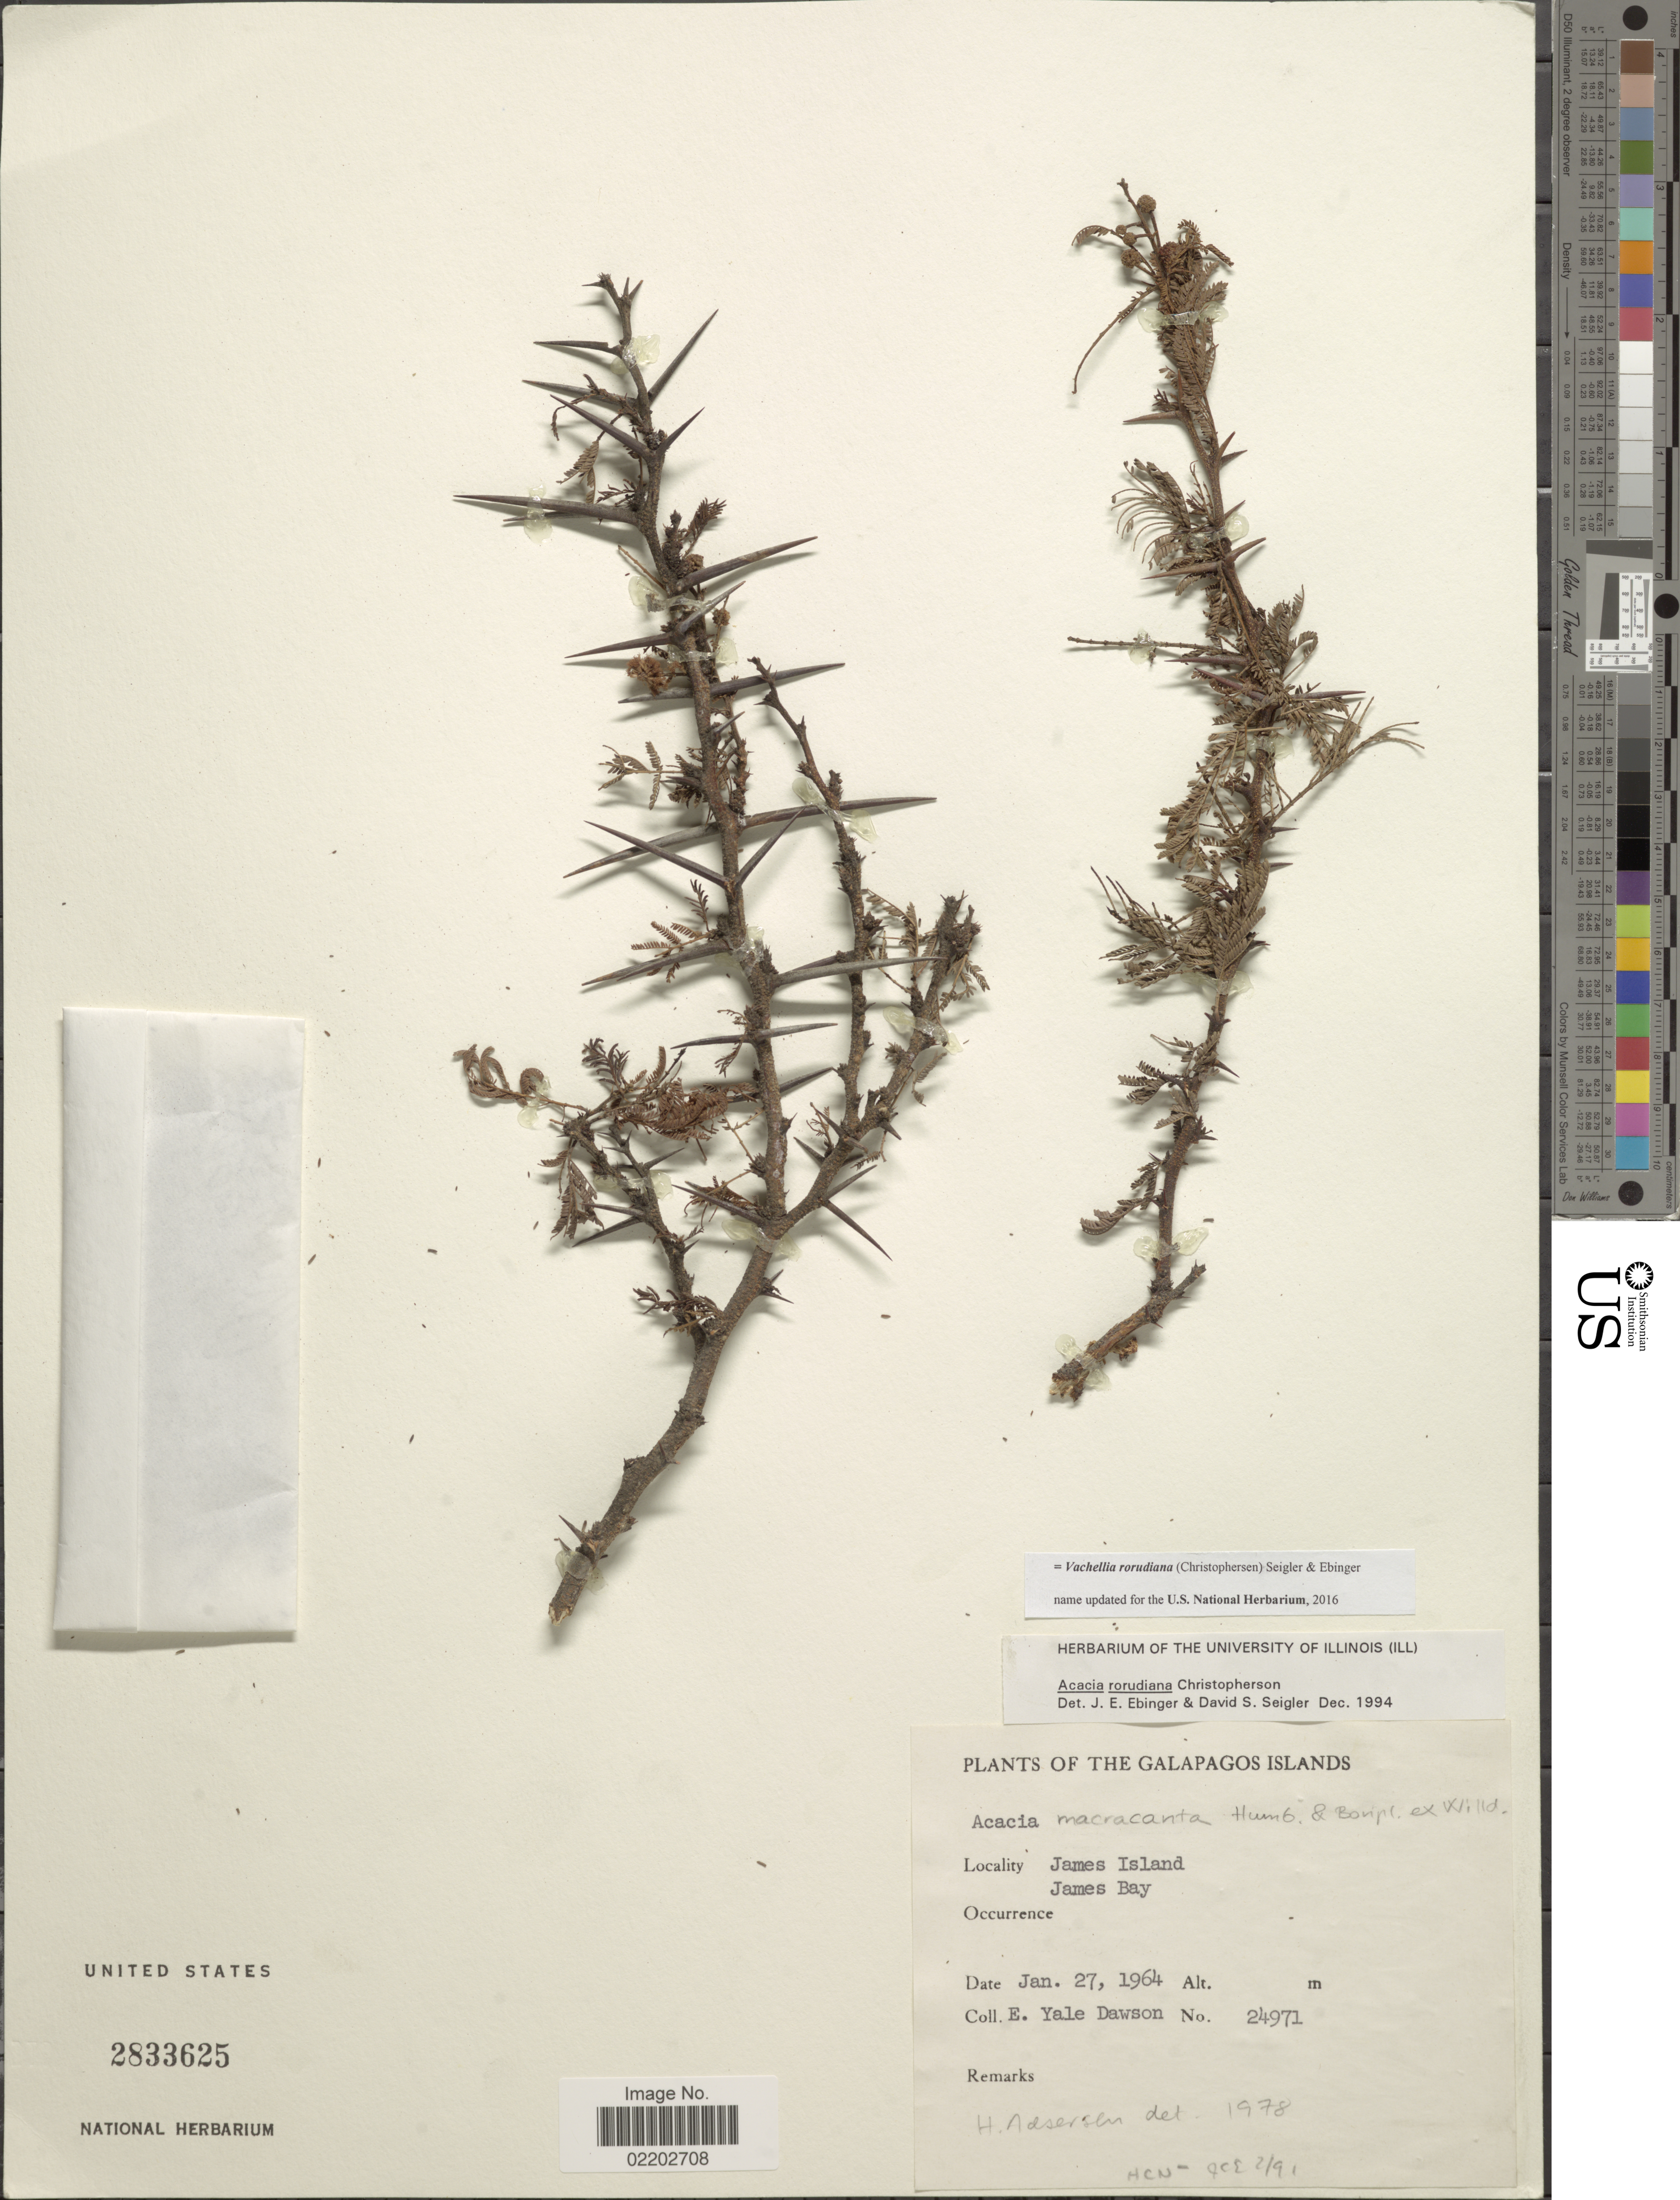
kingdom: Plantae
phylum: Tracheophyta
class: Magnoliopsida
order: Fabales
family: Fabaceae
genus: Vachellia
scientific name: Vachellia rorudiana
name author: (Christoph.) Seigler & Ebinger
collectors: N. Yensen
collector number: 24971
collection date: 1964-01-27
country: Ecuador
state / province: Colón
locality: Galapagos Islands, James Island, James Bay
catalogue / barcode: US 2833625